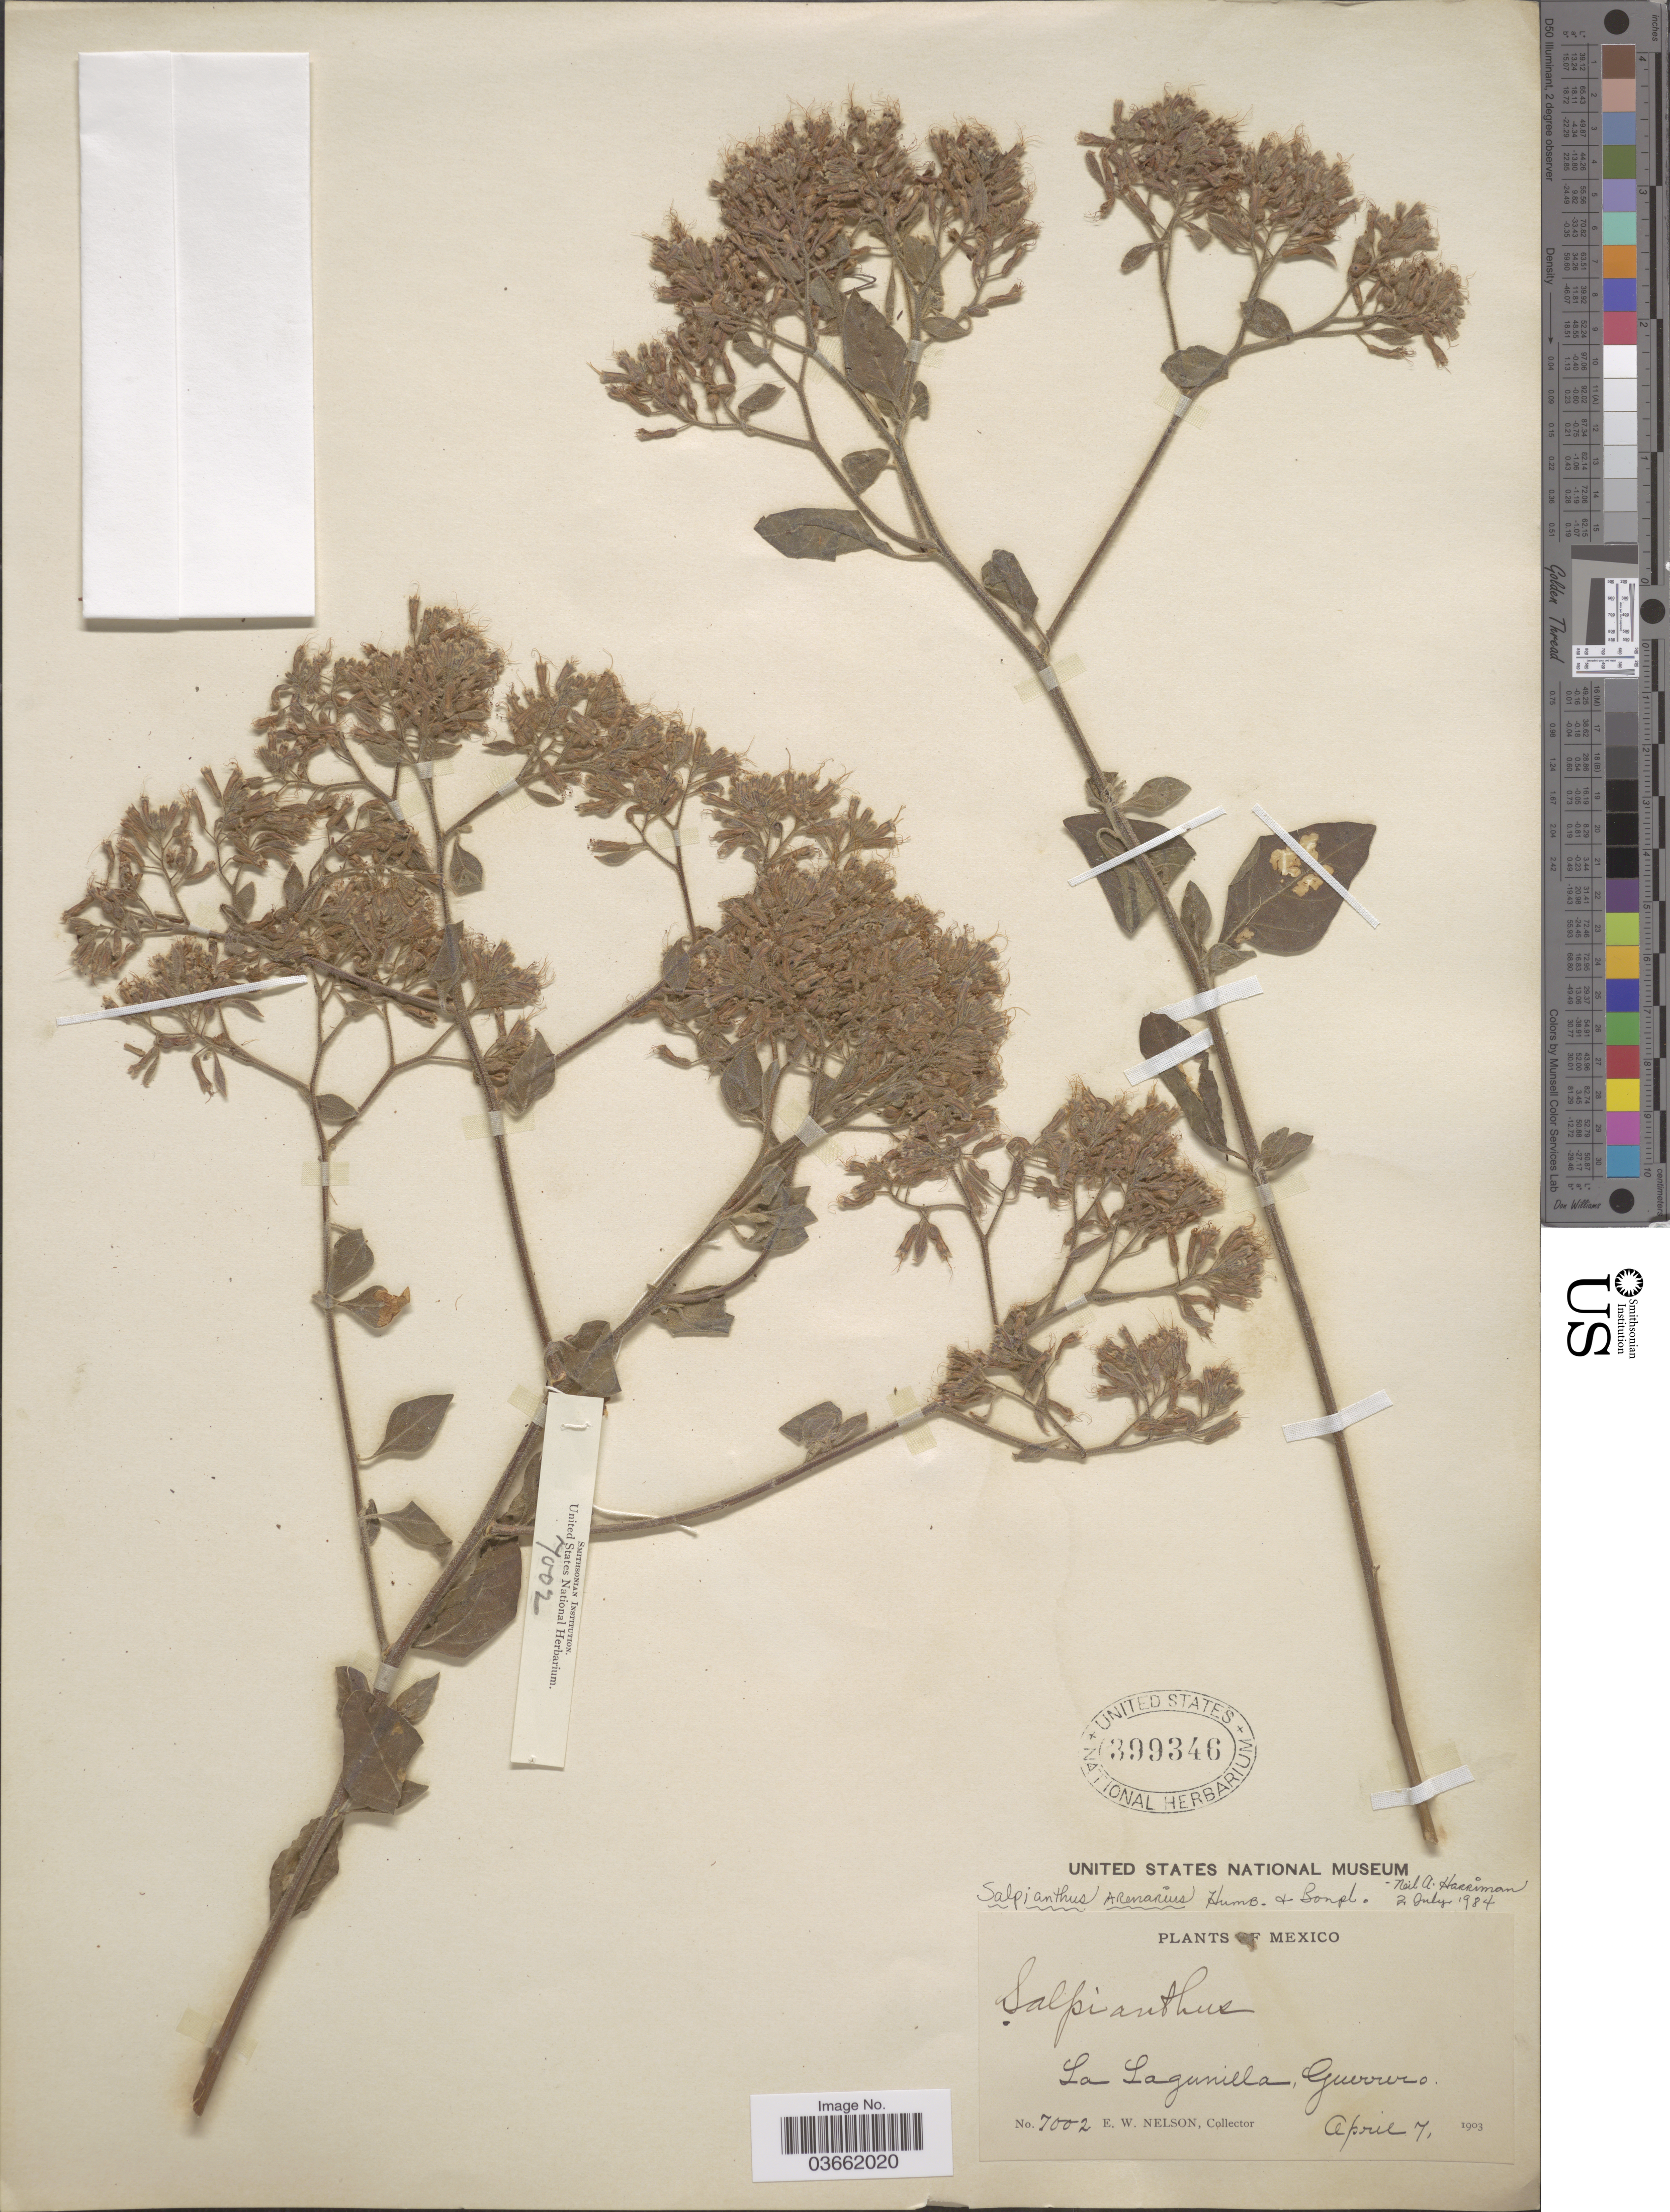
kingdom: Plantae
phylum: Tracheophyta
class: Magnoliopsida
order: Caryophyllales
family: Nyctaginaceae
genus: Salpianthus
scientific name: Salpianthus arenarius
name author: Bonpl.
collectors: E. W. Nelson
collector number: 7002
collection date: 1903-04-07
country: Mexico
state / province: Guerrero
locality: La Lagunilla.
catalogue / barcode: US 399346